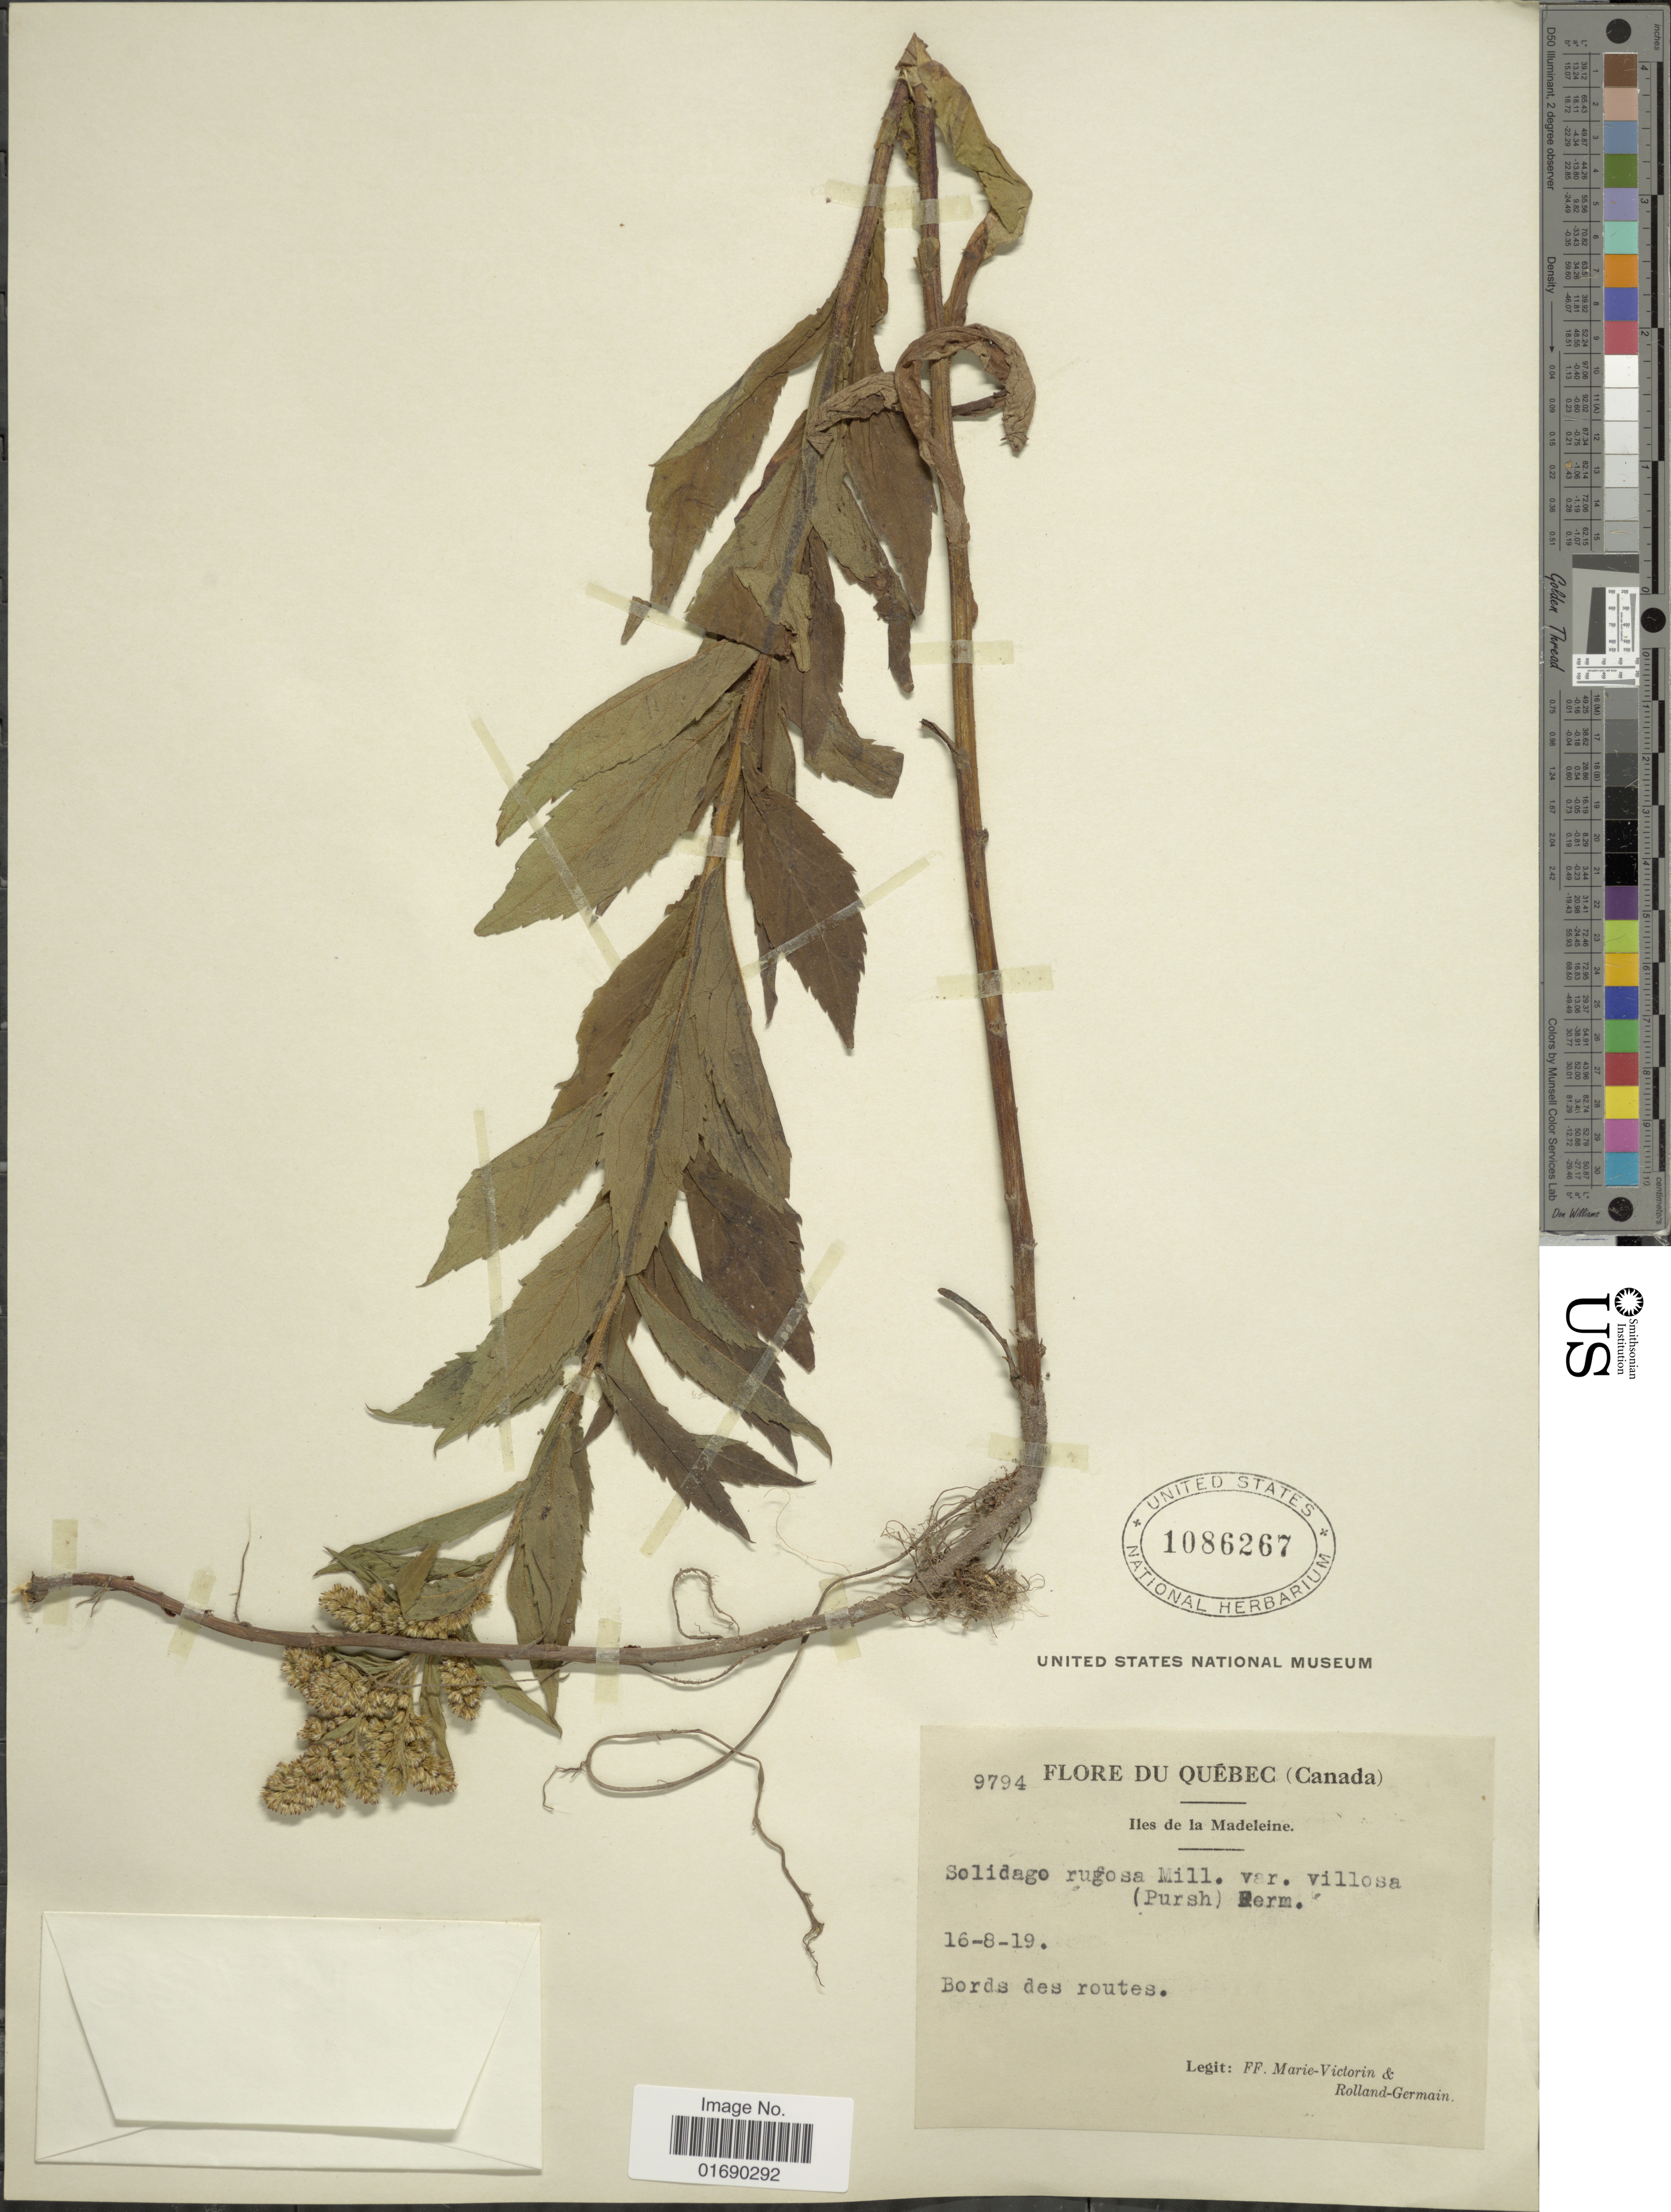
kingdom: Plantae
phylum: Tracheophyta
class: Magnoliopsida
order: Asterales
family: Asteraceae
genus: Solidago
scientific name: Solidago rugosa var. villosa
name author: Mill.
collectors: F. Marie-Victorin & Rolland-Germain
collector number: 9794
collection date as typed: Transcribed d/m/y: 16/8/19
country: Canada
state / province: Quebec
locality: Iles de la Madeleine, Bords des routes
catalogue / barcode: US 1086267